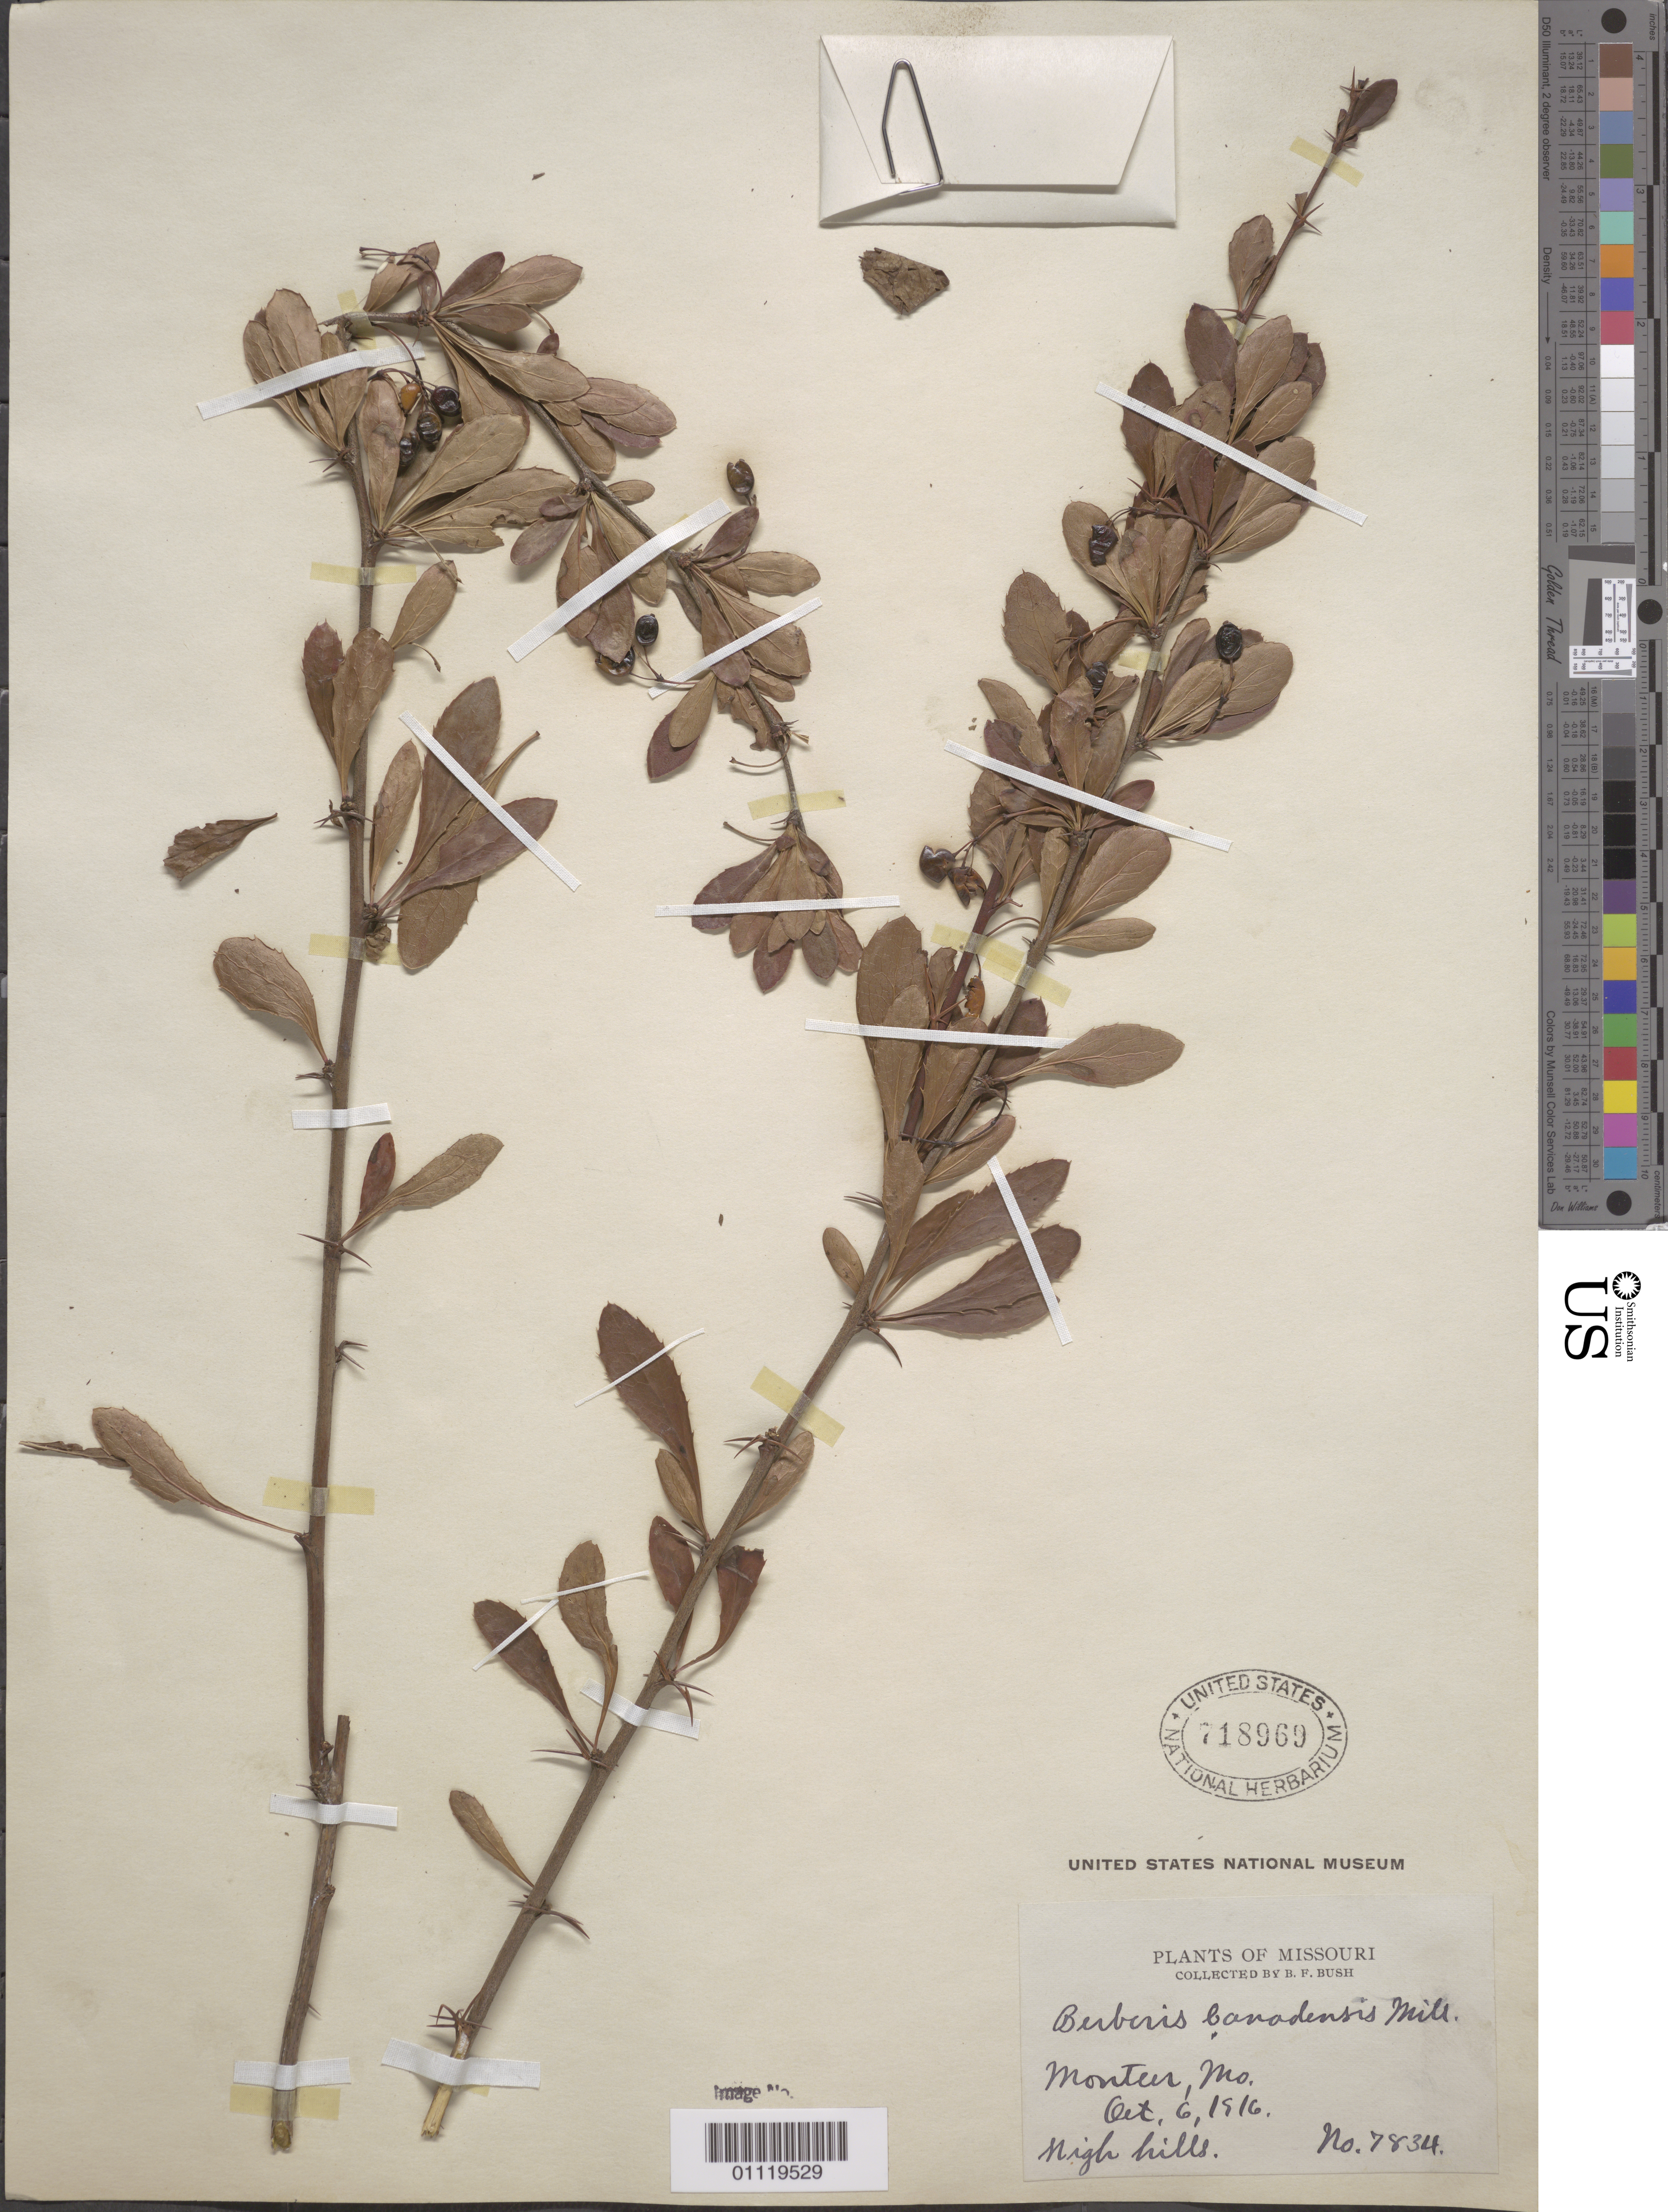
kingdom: Plantae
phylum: Tracheophyta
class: Magnoliopsida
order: Ranunculales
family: Berberidaceae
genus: Berberis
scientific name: Berberis canadensis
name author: Mill.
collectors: B. F. Bush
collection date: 1916-10-06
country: United States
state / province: Missouri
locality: High hills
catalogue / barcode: US 718969